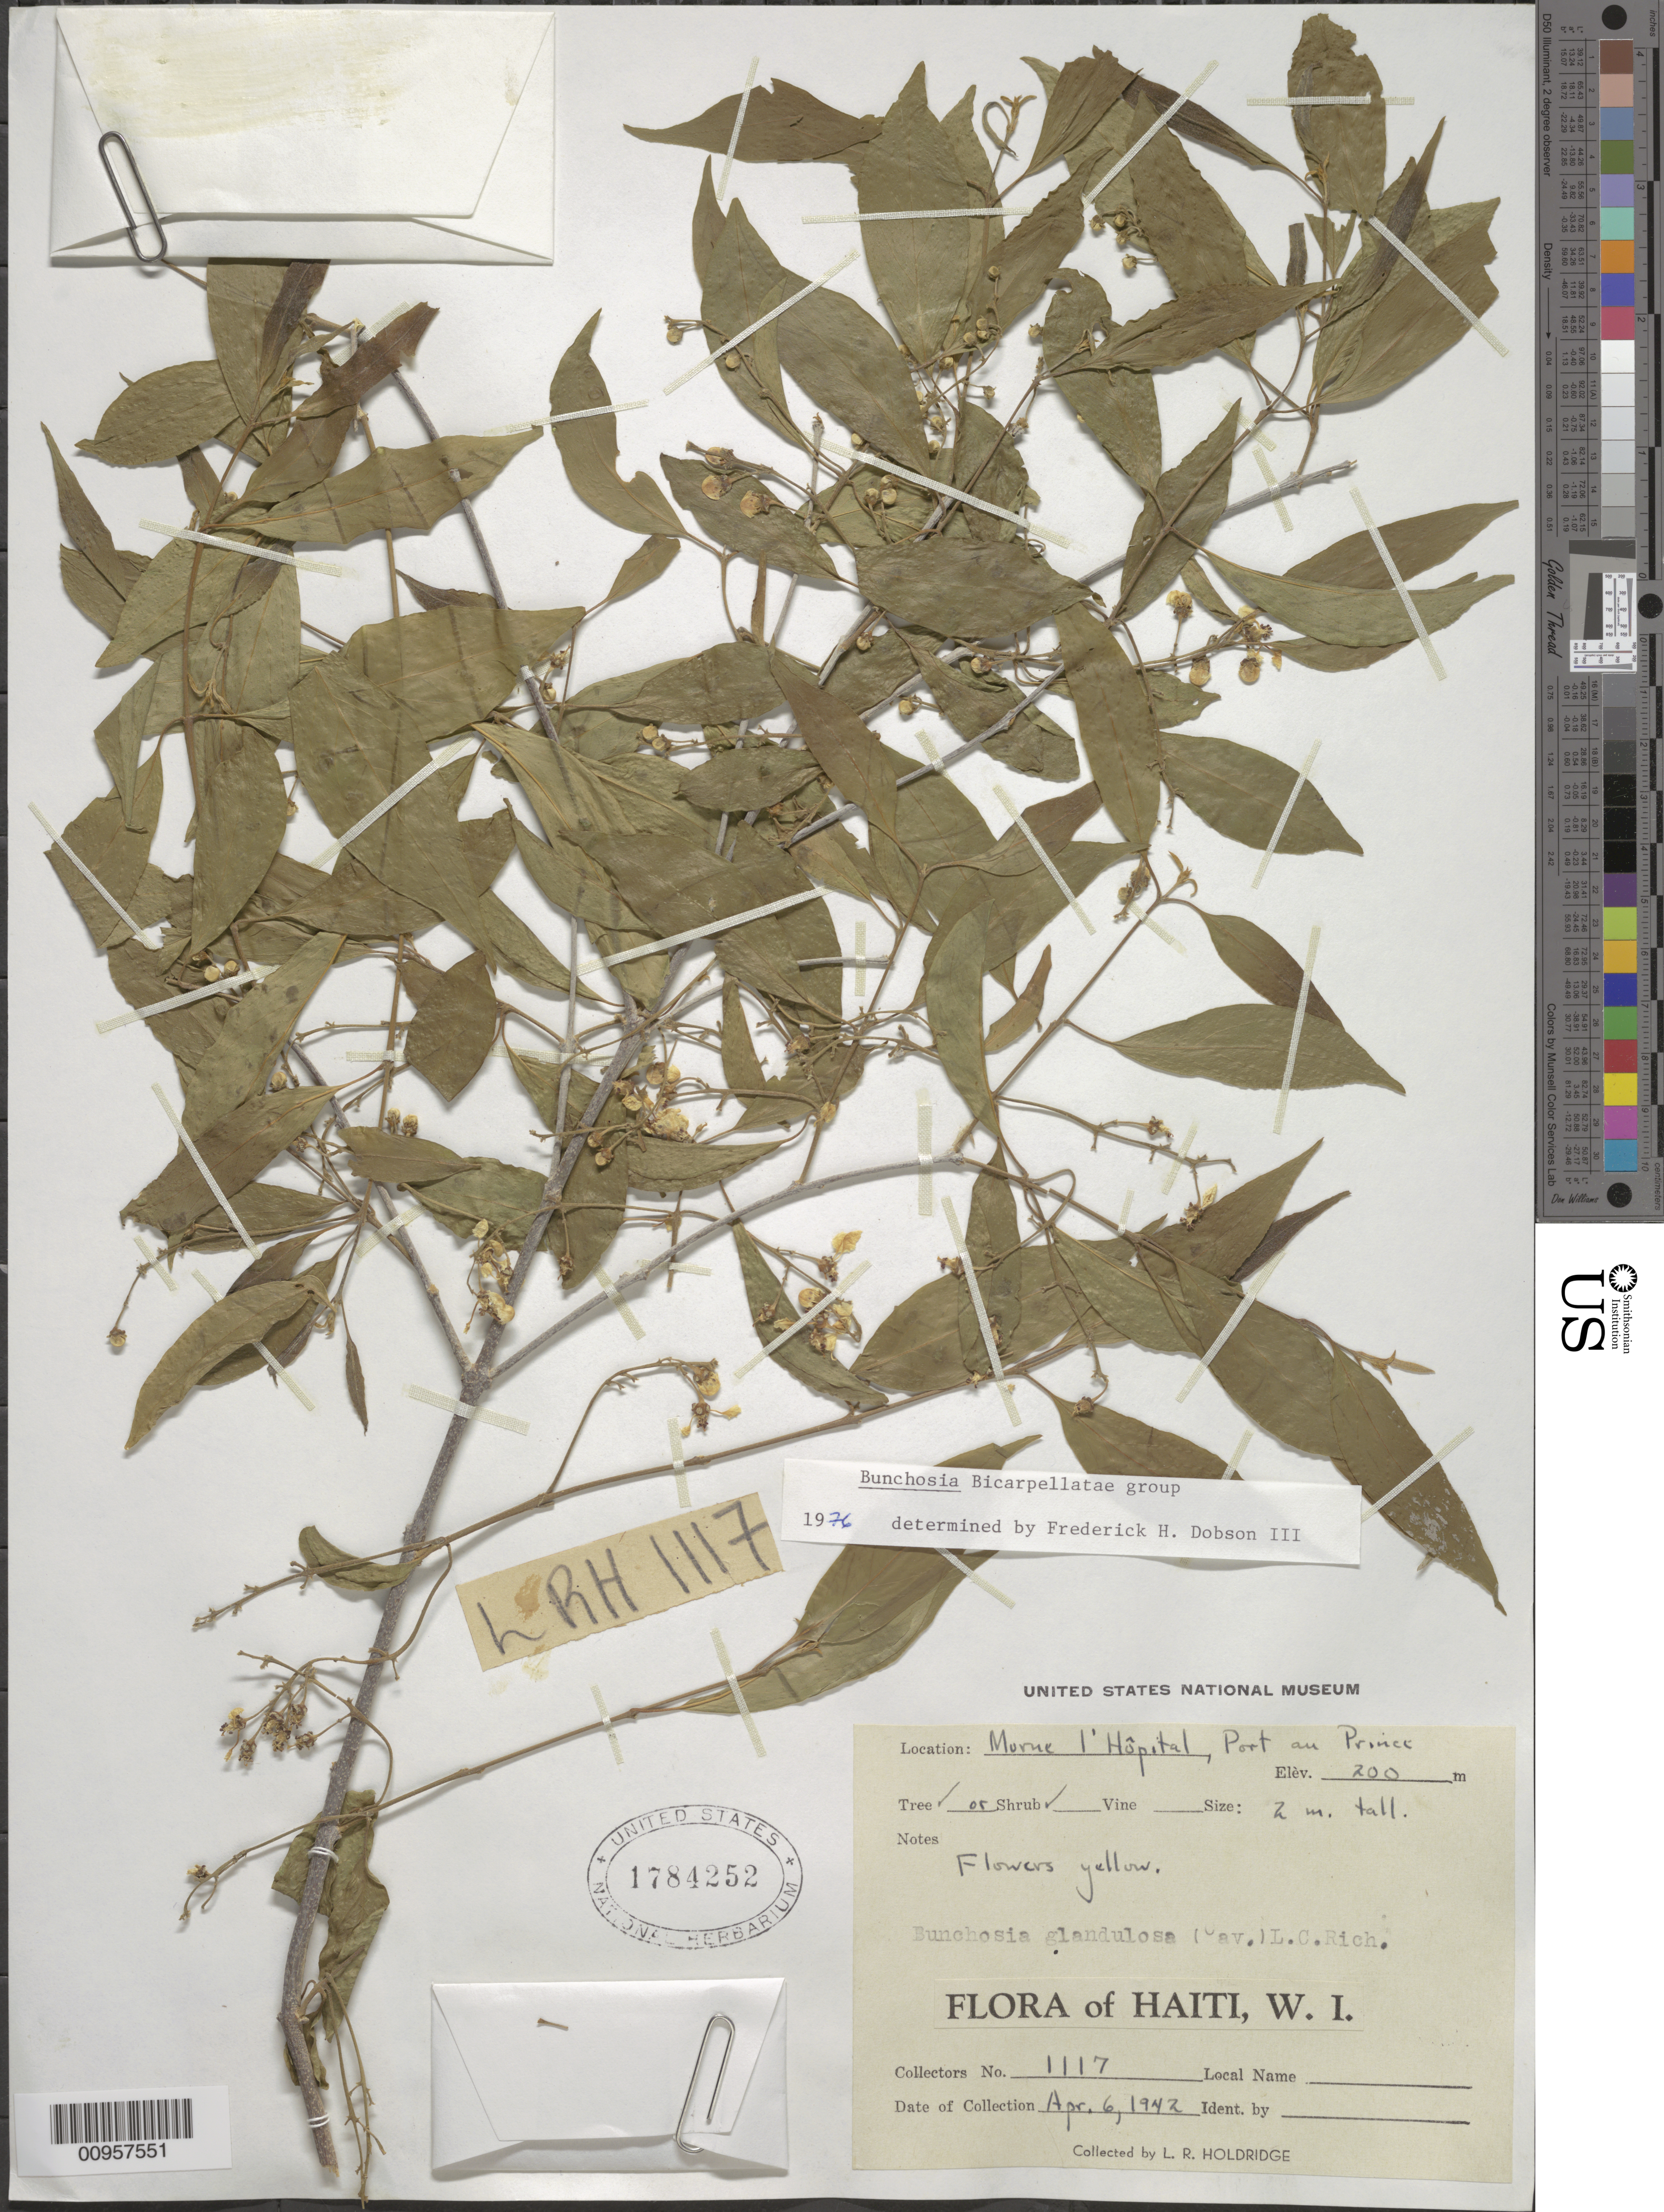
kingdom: Plantae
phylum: Tracheophyta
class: Magnoliopsida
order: Malpighiales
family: Malpighiaceae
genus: Bunchosia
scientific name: Bunchosia glandulosa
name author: (Cav.) DC.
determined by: Dobson, Frederick H.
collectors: L. Holdridge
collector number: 1117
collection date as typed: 06 Apr 1942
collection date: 1942-04-06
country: Haiti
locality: Morne de l'Hôpital, Port au Prince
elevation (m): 200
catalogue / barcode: US 1784252